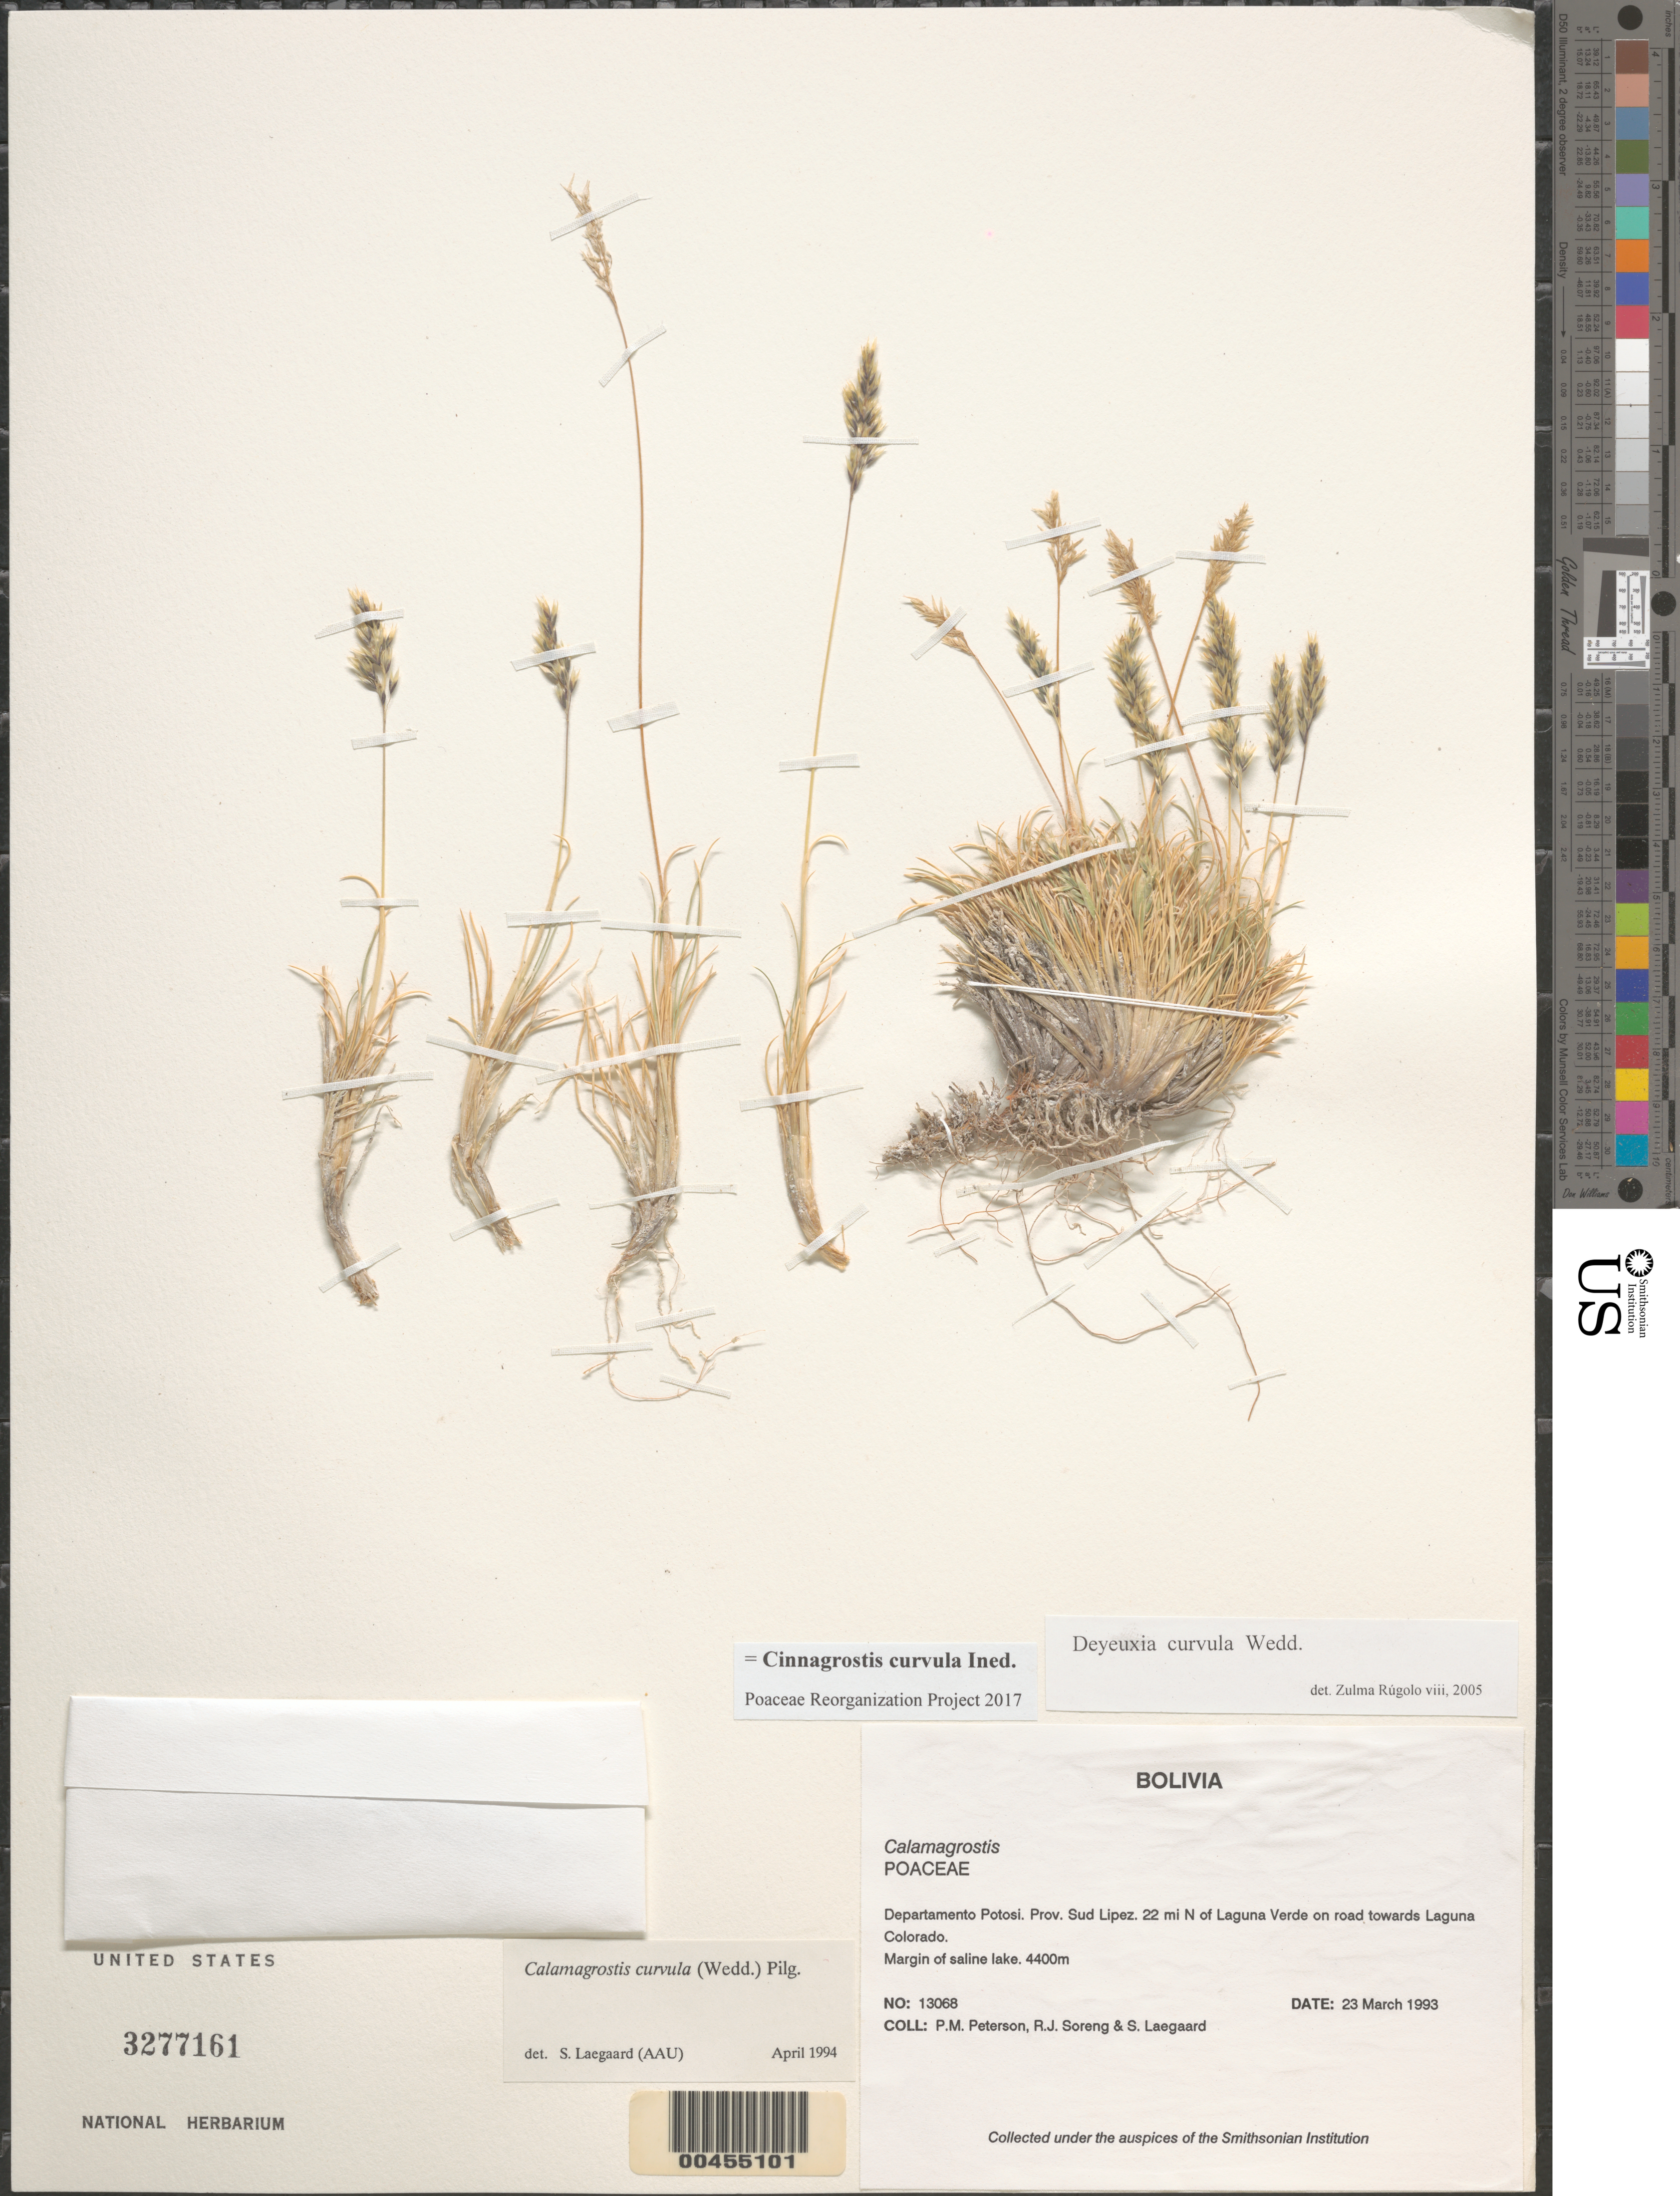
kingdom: Plantae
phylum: Tracheophyta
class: Liliopsida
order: Poales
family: Poaceae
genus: Cinnagrostis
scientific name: Cinnagrostis curvula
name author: (Wedd.) P.M. Peterson et al.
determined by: Poaceae Reorganization Project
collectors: P. M. Peterson, R. J. Soreng & S. Lægaard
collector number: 13068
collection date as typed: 23 Mar 1993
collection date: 1993-03-23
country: Bolivia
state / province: Potosí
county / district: Sud Lípez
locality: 22 mi N of Laguna Verde on road towards Laguna Colorado.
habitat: Margin of saline lake.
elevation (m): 4400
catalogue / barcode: US 3277161